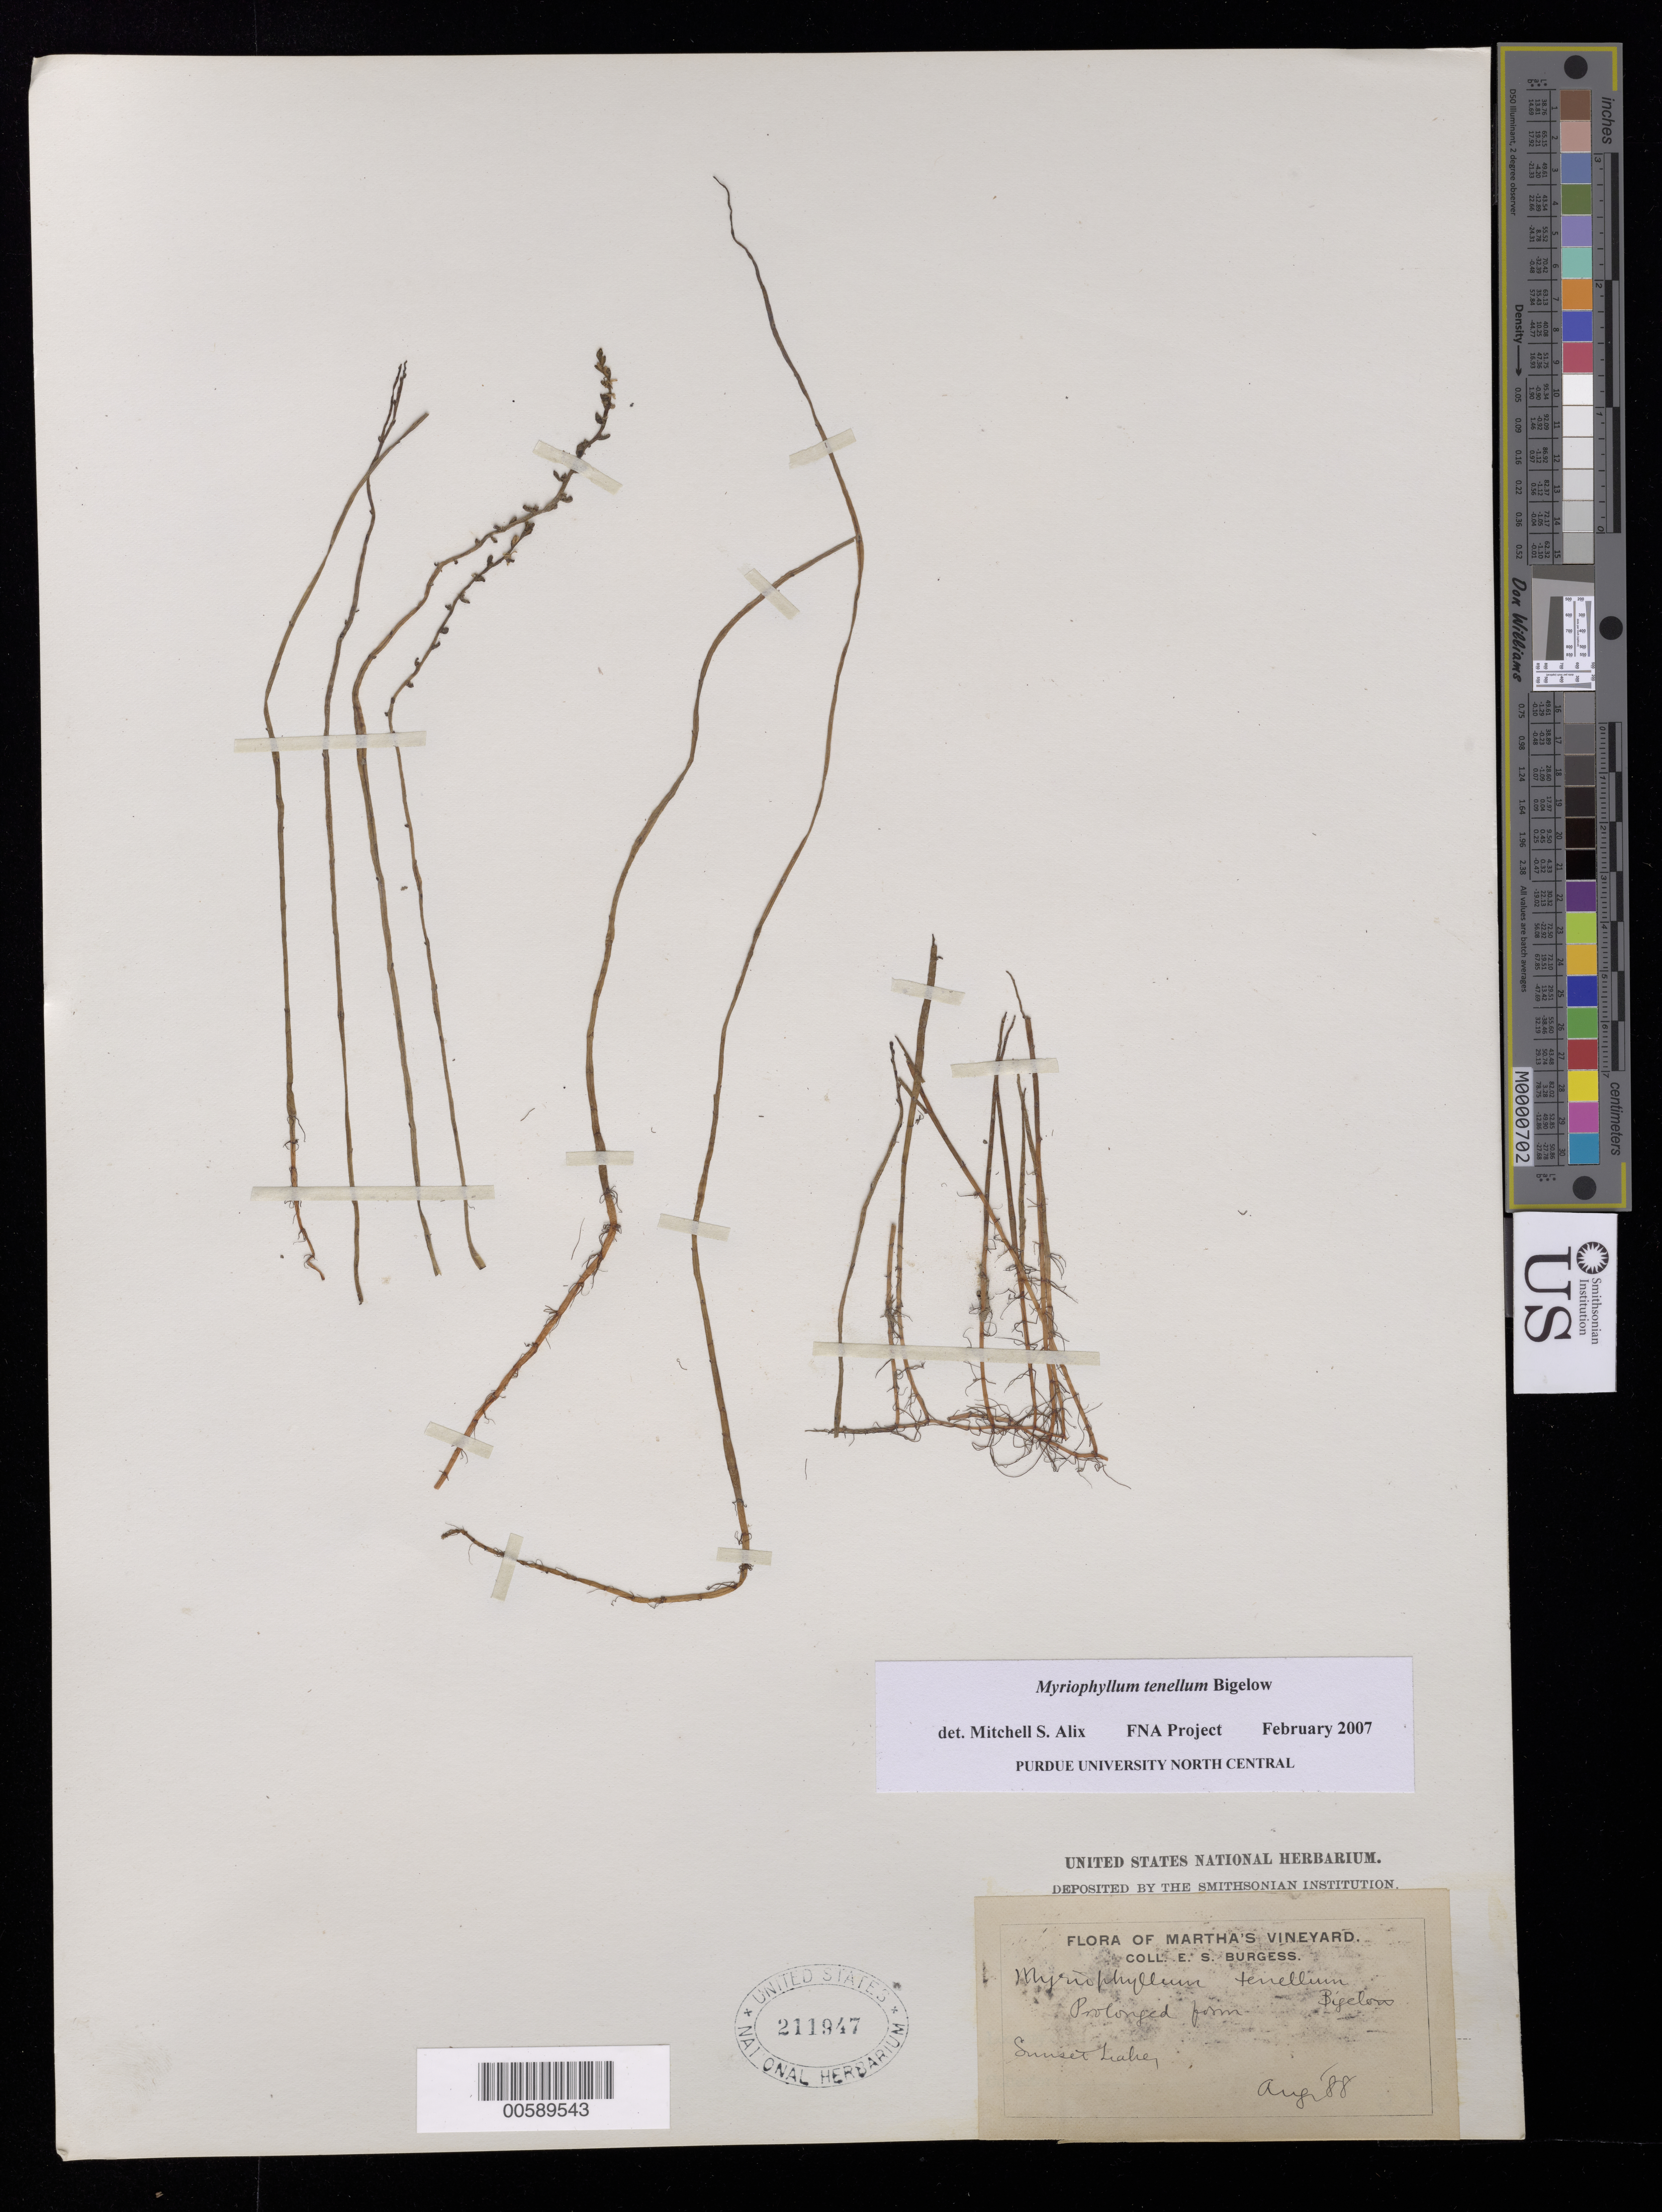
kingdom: Plantae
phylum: Tracheophyta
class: Magnoliopsida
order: Saxifragales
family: Haloragaceae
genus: Myriophyllum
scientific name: Myriophyllum tenellum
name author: Bigelow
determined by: Alix, M. S.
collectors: E. Burgess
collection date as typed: Aug 1888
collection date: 1888-08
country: United States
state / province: Massachusetts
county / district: Dukes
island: Martha's Vineyard Island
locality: Sunset Lake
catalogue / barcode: US 211947